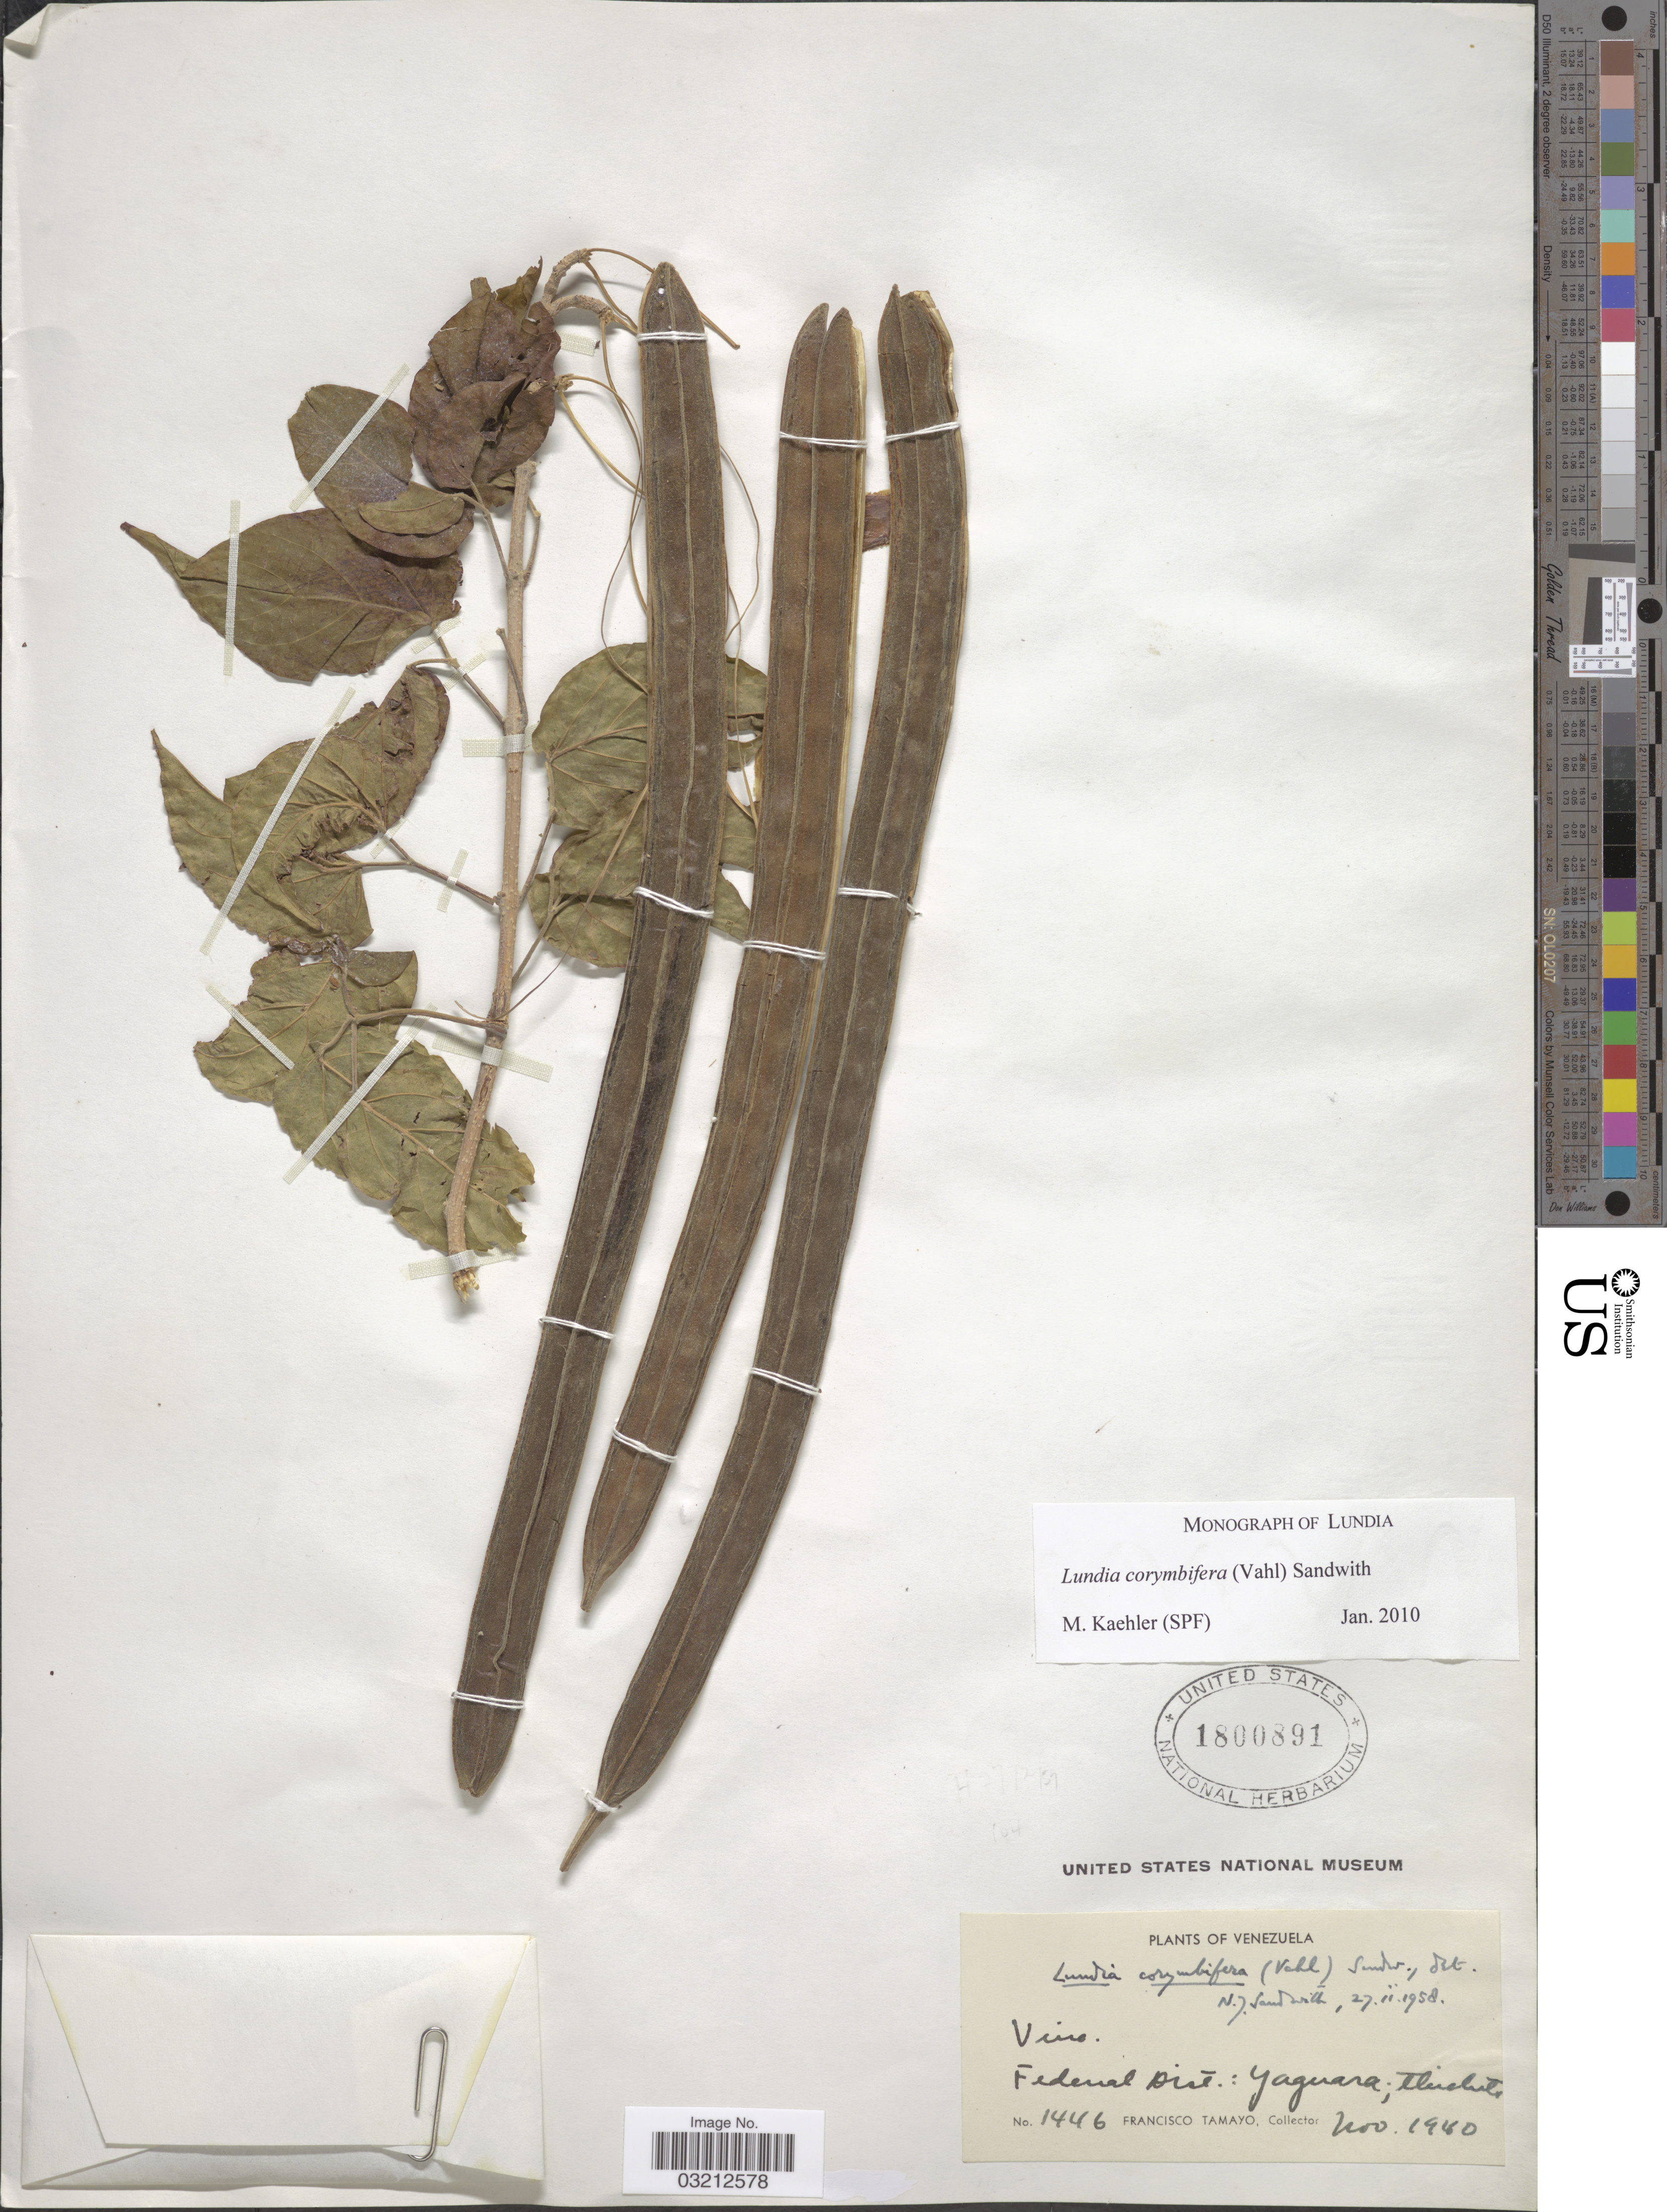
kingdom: Plantae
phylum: Tracheophyta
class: Magnoliopsida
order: Lamiales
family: Bignoniaceae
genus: Lundia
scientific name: Lundia corymbifera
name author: (Vahl) Sandwith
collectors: F. Tamayo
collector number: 1446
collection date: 1940-11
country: Venezuela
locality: Federal Distr.: Yaguara; thickets.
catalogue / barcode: US 1800891